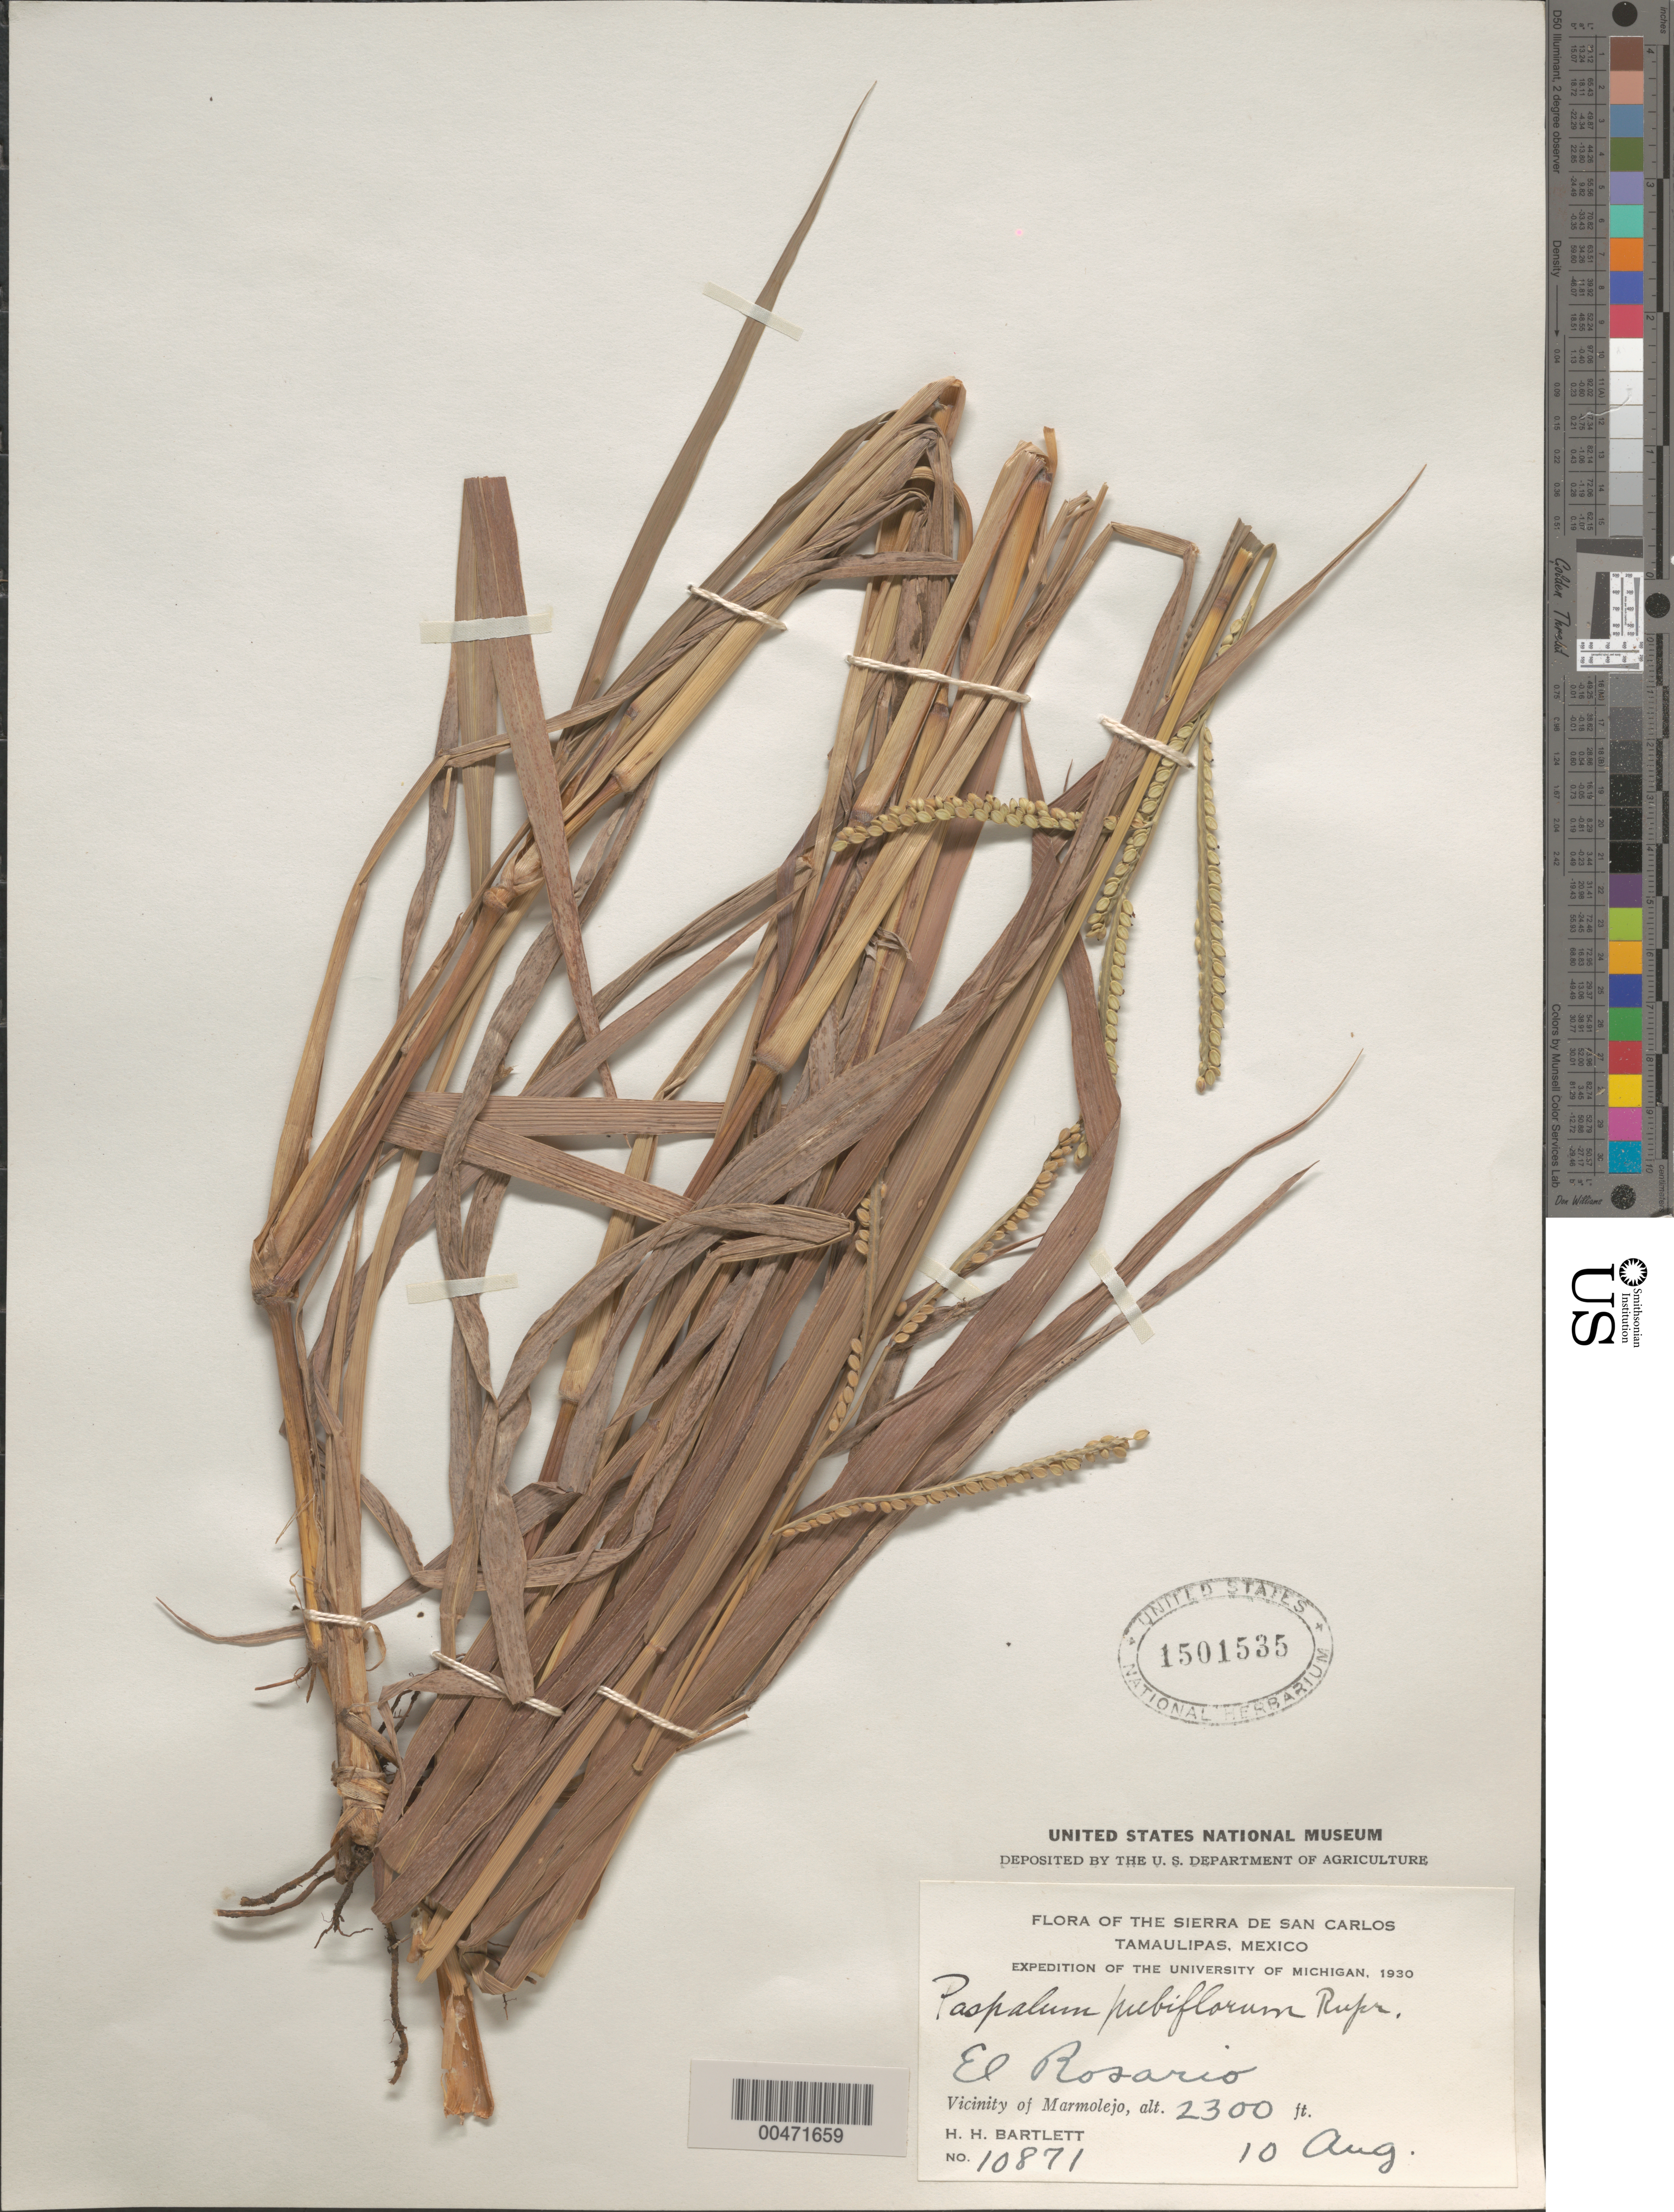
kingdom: Plantae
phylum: Tracheophyta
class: Liliopsida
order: Poales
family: Poaceae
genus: Paspalum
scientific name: Paspalum pubiflorum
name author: Rupr. ex E. Fourn.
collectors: H. H. Bartlett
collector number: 10871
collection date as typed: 10 Aug 1930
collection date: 1930-08-10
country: Mexico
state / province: Tamaulipas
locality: Sierra de San Carlos, El Rosario, vicinity of Marmolejo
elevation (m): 701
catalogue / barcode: US 1501535